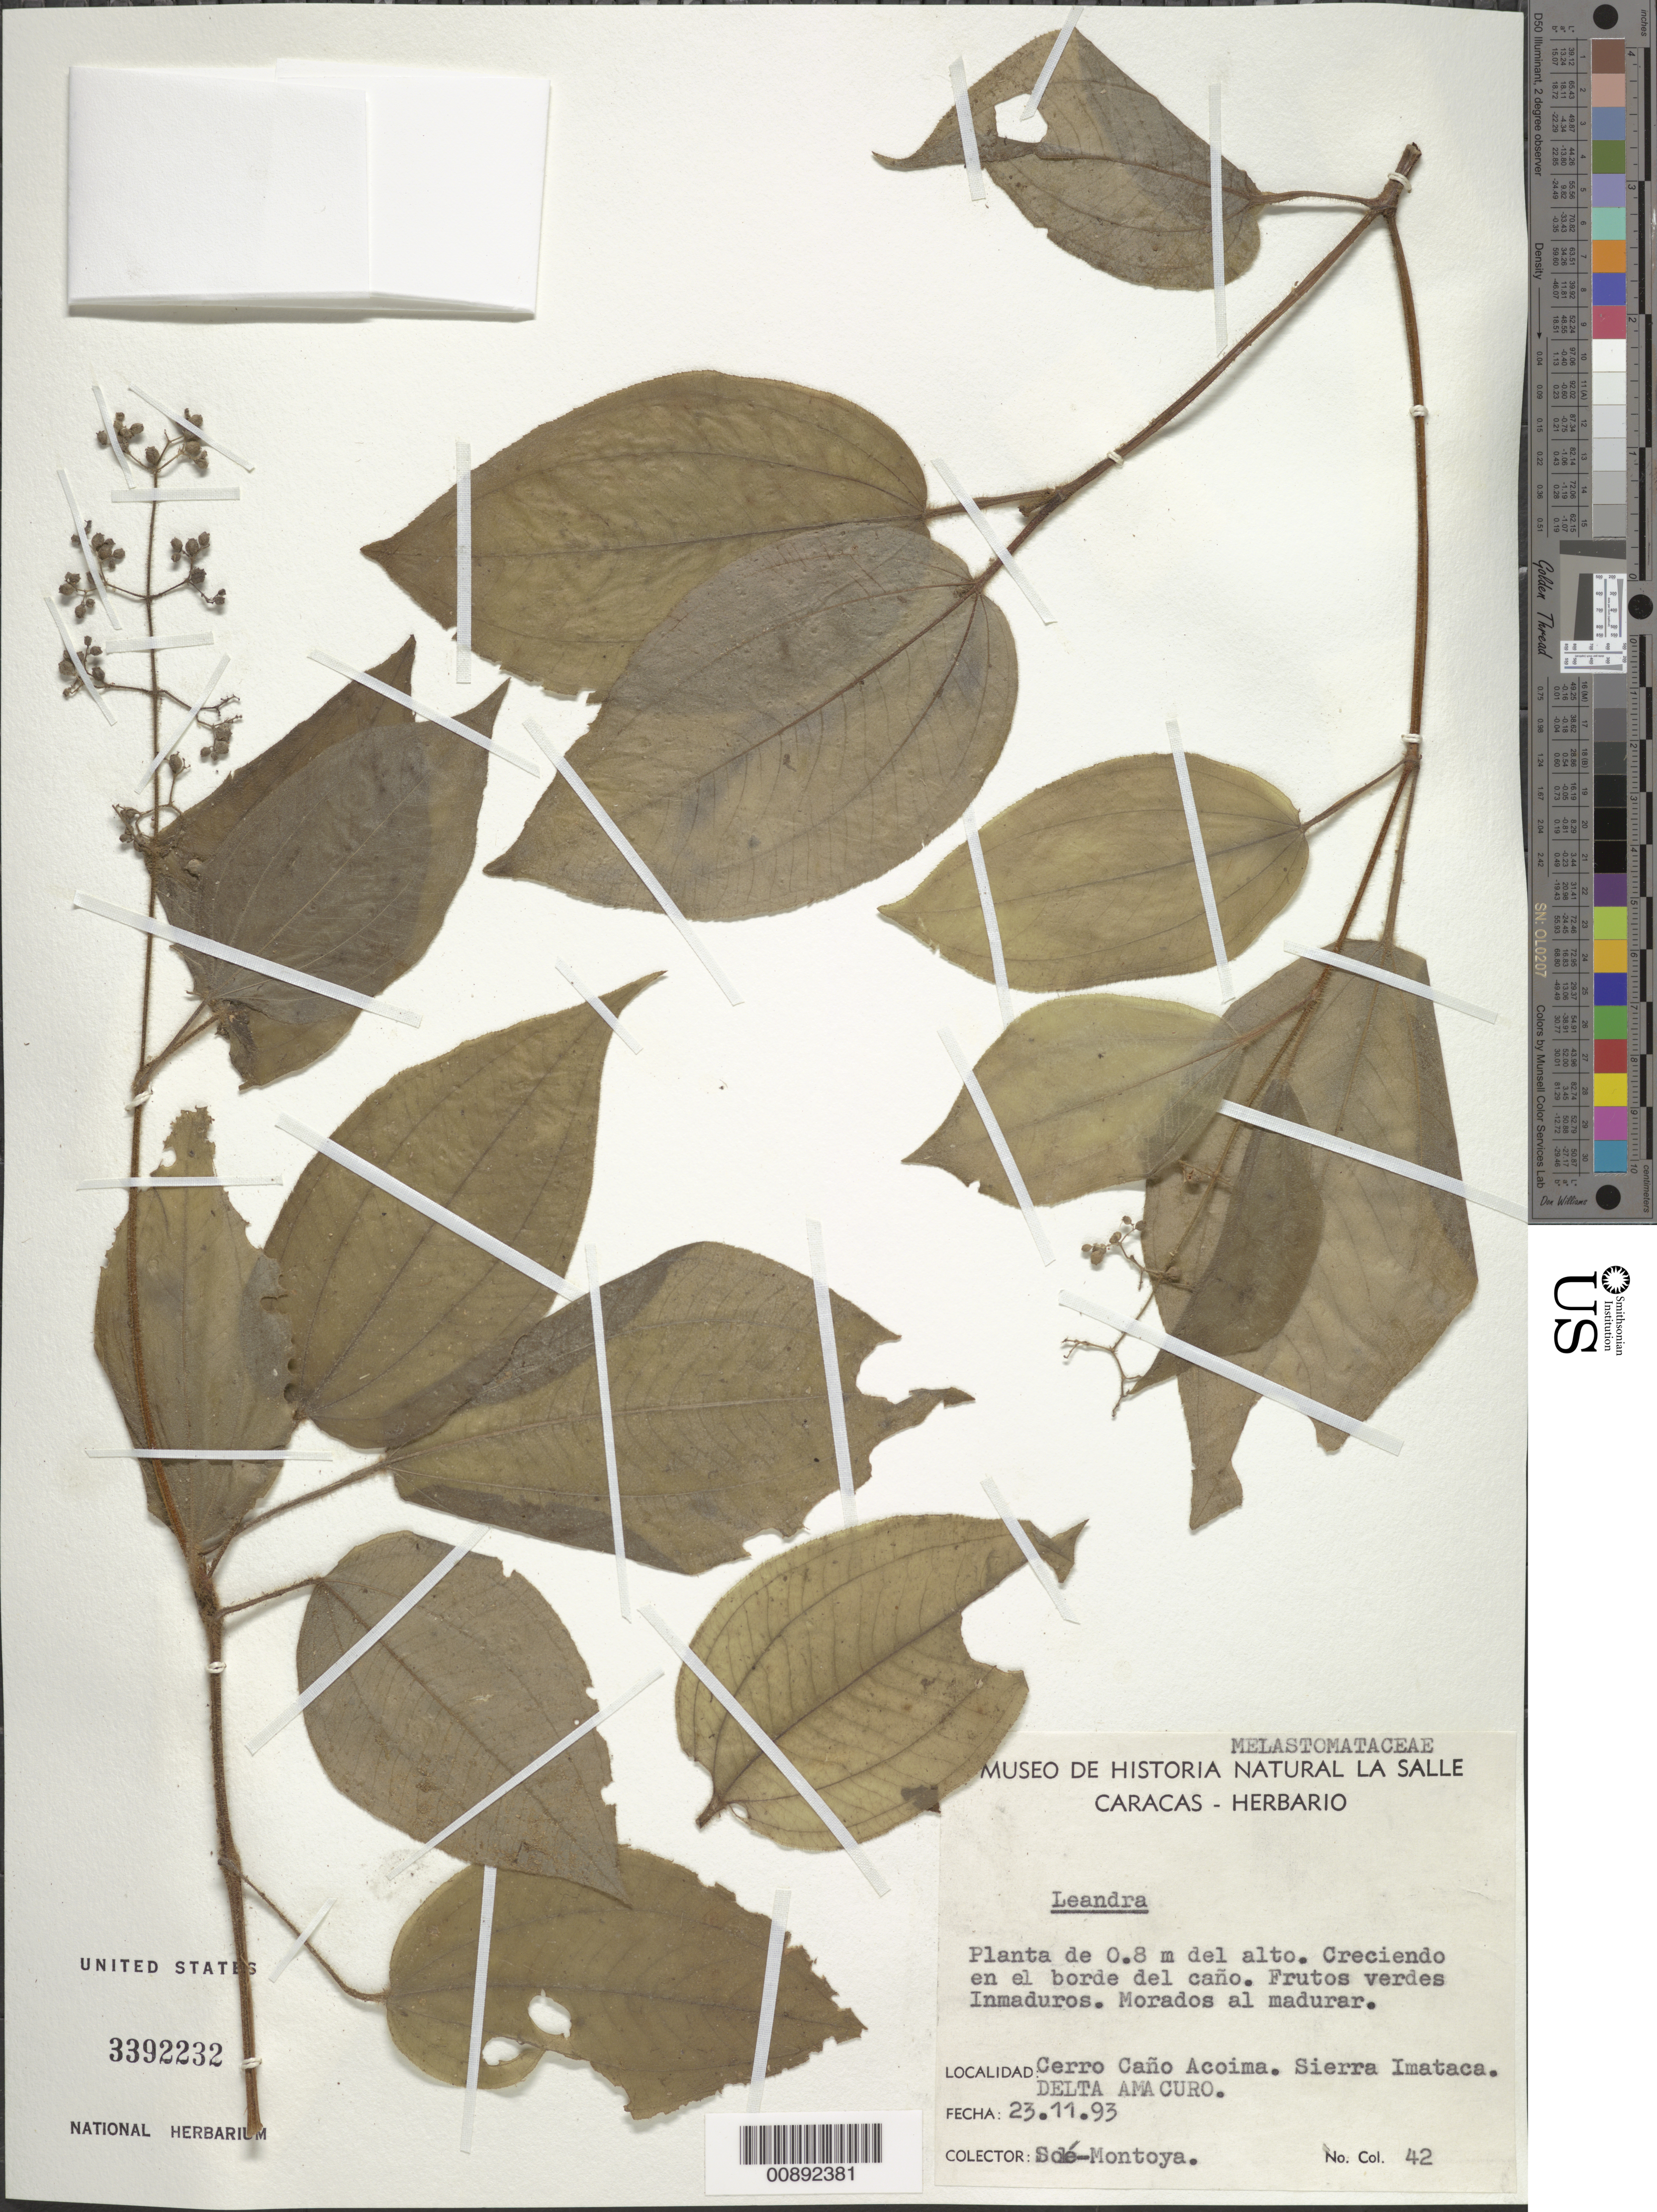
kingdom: Plantae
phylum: Tracheophyta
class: Magnoliopsida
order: Myrtales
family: Melastomataceae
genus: Leandra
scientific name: Leandra sp.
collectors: S. Montoya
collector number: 42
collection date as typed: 23-Nov-93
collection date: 1993-11-23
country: Venezuela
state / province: Delta Amacuro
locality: Cerro Caño Acoima; Sierra Imataca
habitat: Crecienda en borde del cano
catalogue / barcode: US 3392232